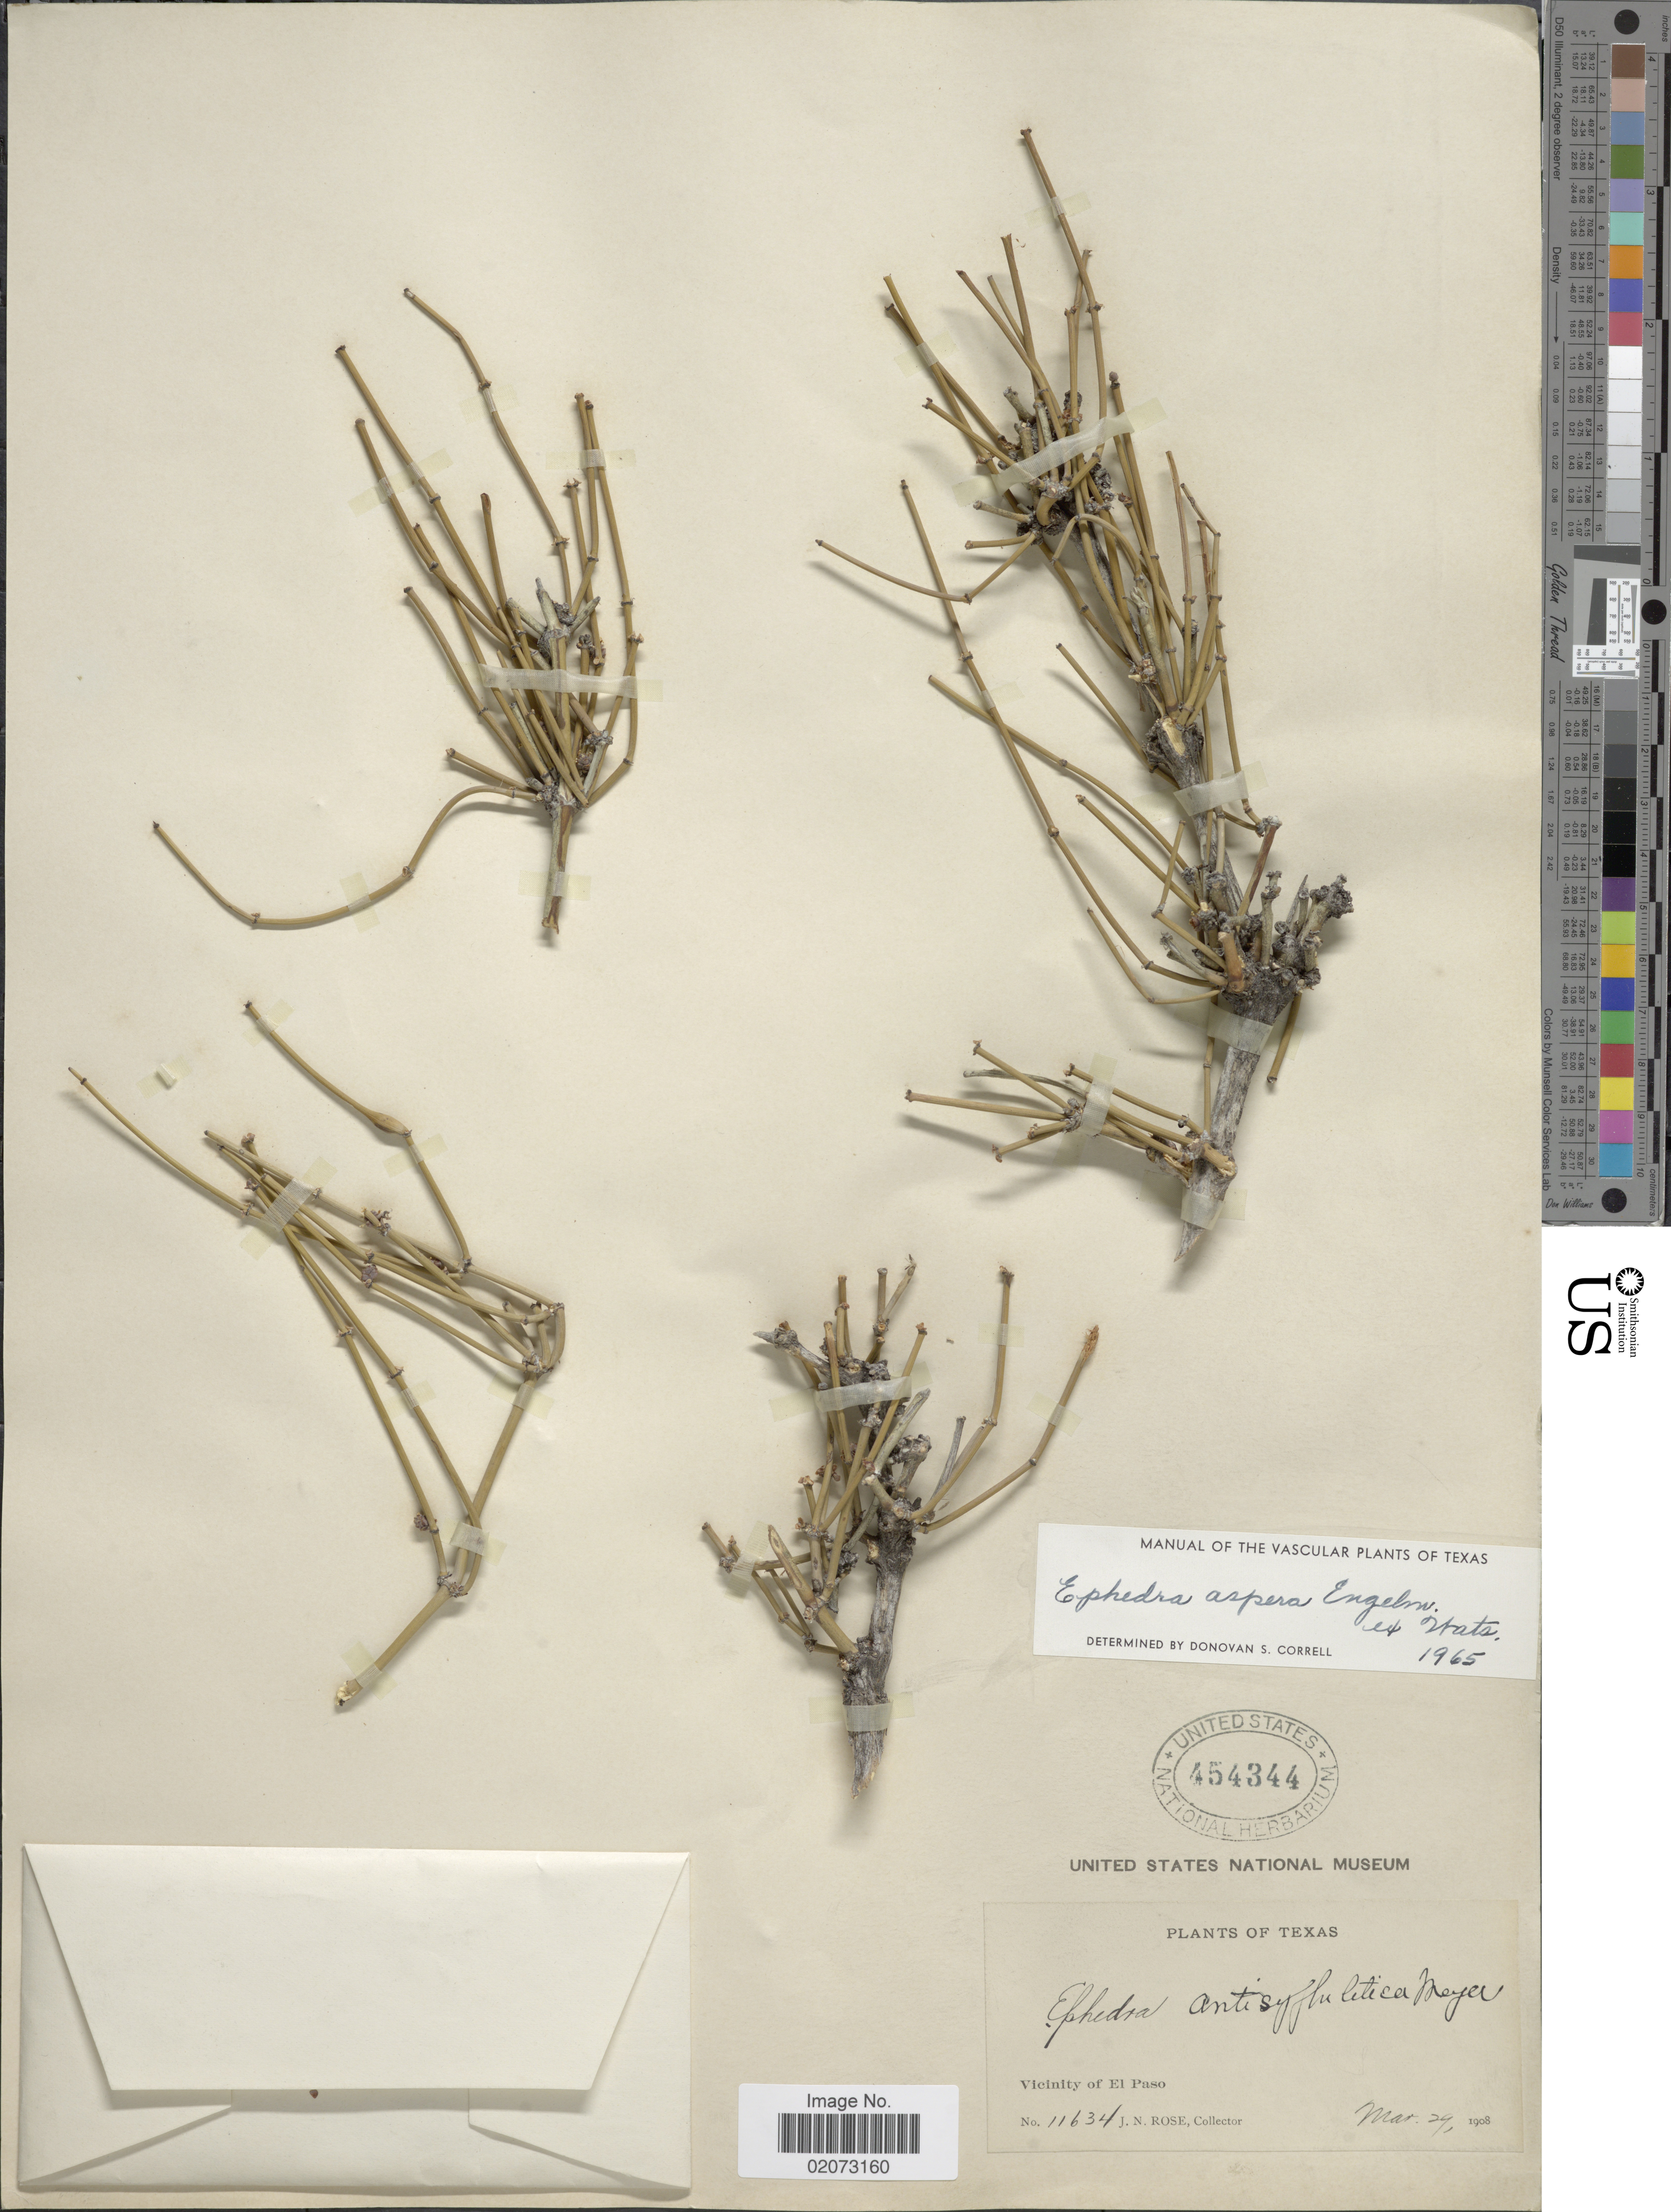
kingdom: Plantae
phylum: Tracheophyta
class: Gnetopsida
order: Ephedrales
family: Ephedraceae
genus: Ephedra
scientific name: Ephedra aspera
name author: Engelm. ex S. Watson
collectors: J. N. Rose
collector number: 11634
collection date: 1908-03-29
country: United States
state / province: Texas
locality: Vicinity of El Paso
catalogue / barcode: US 454344